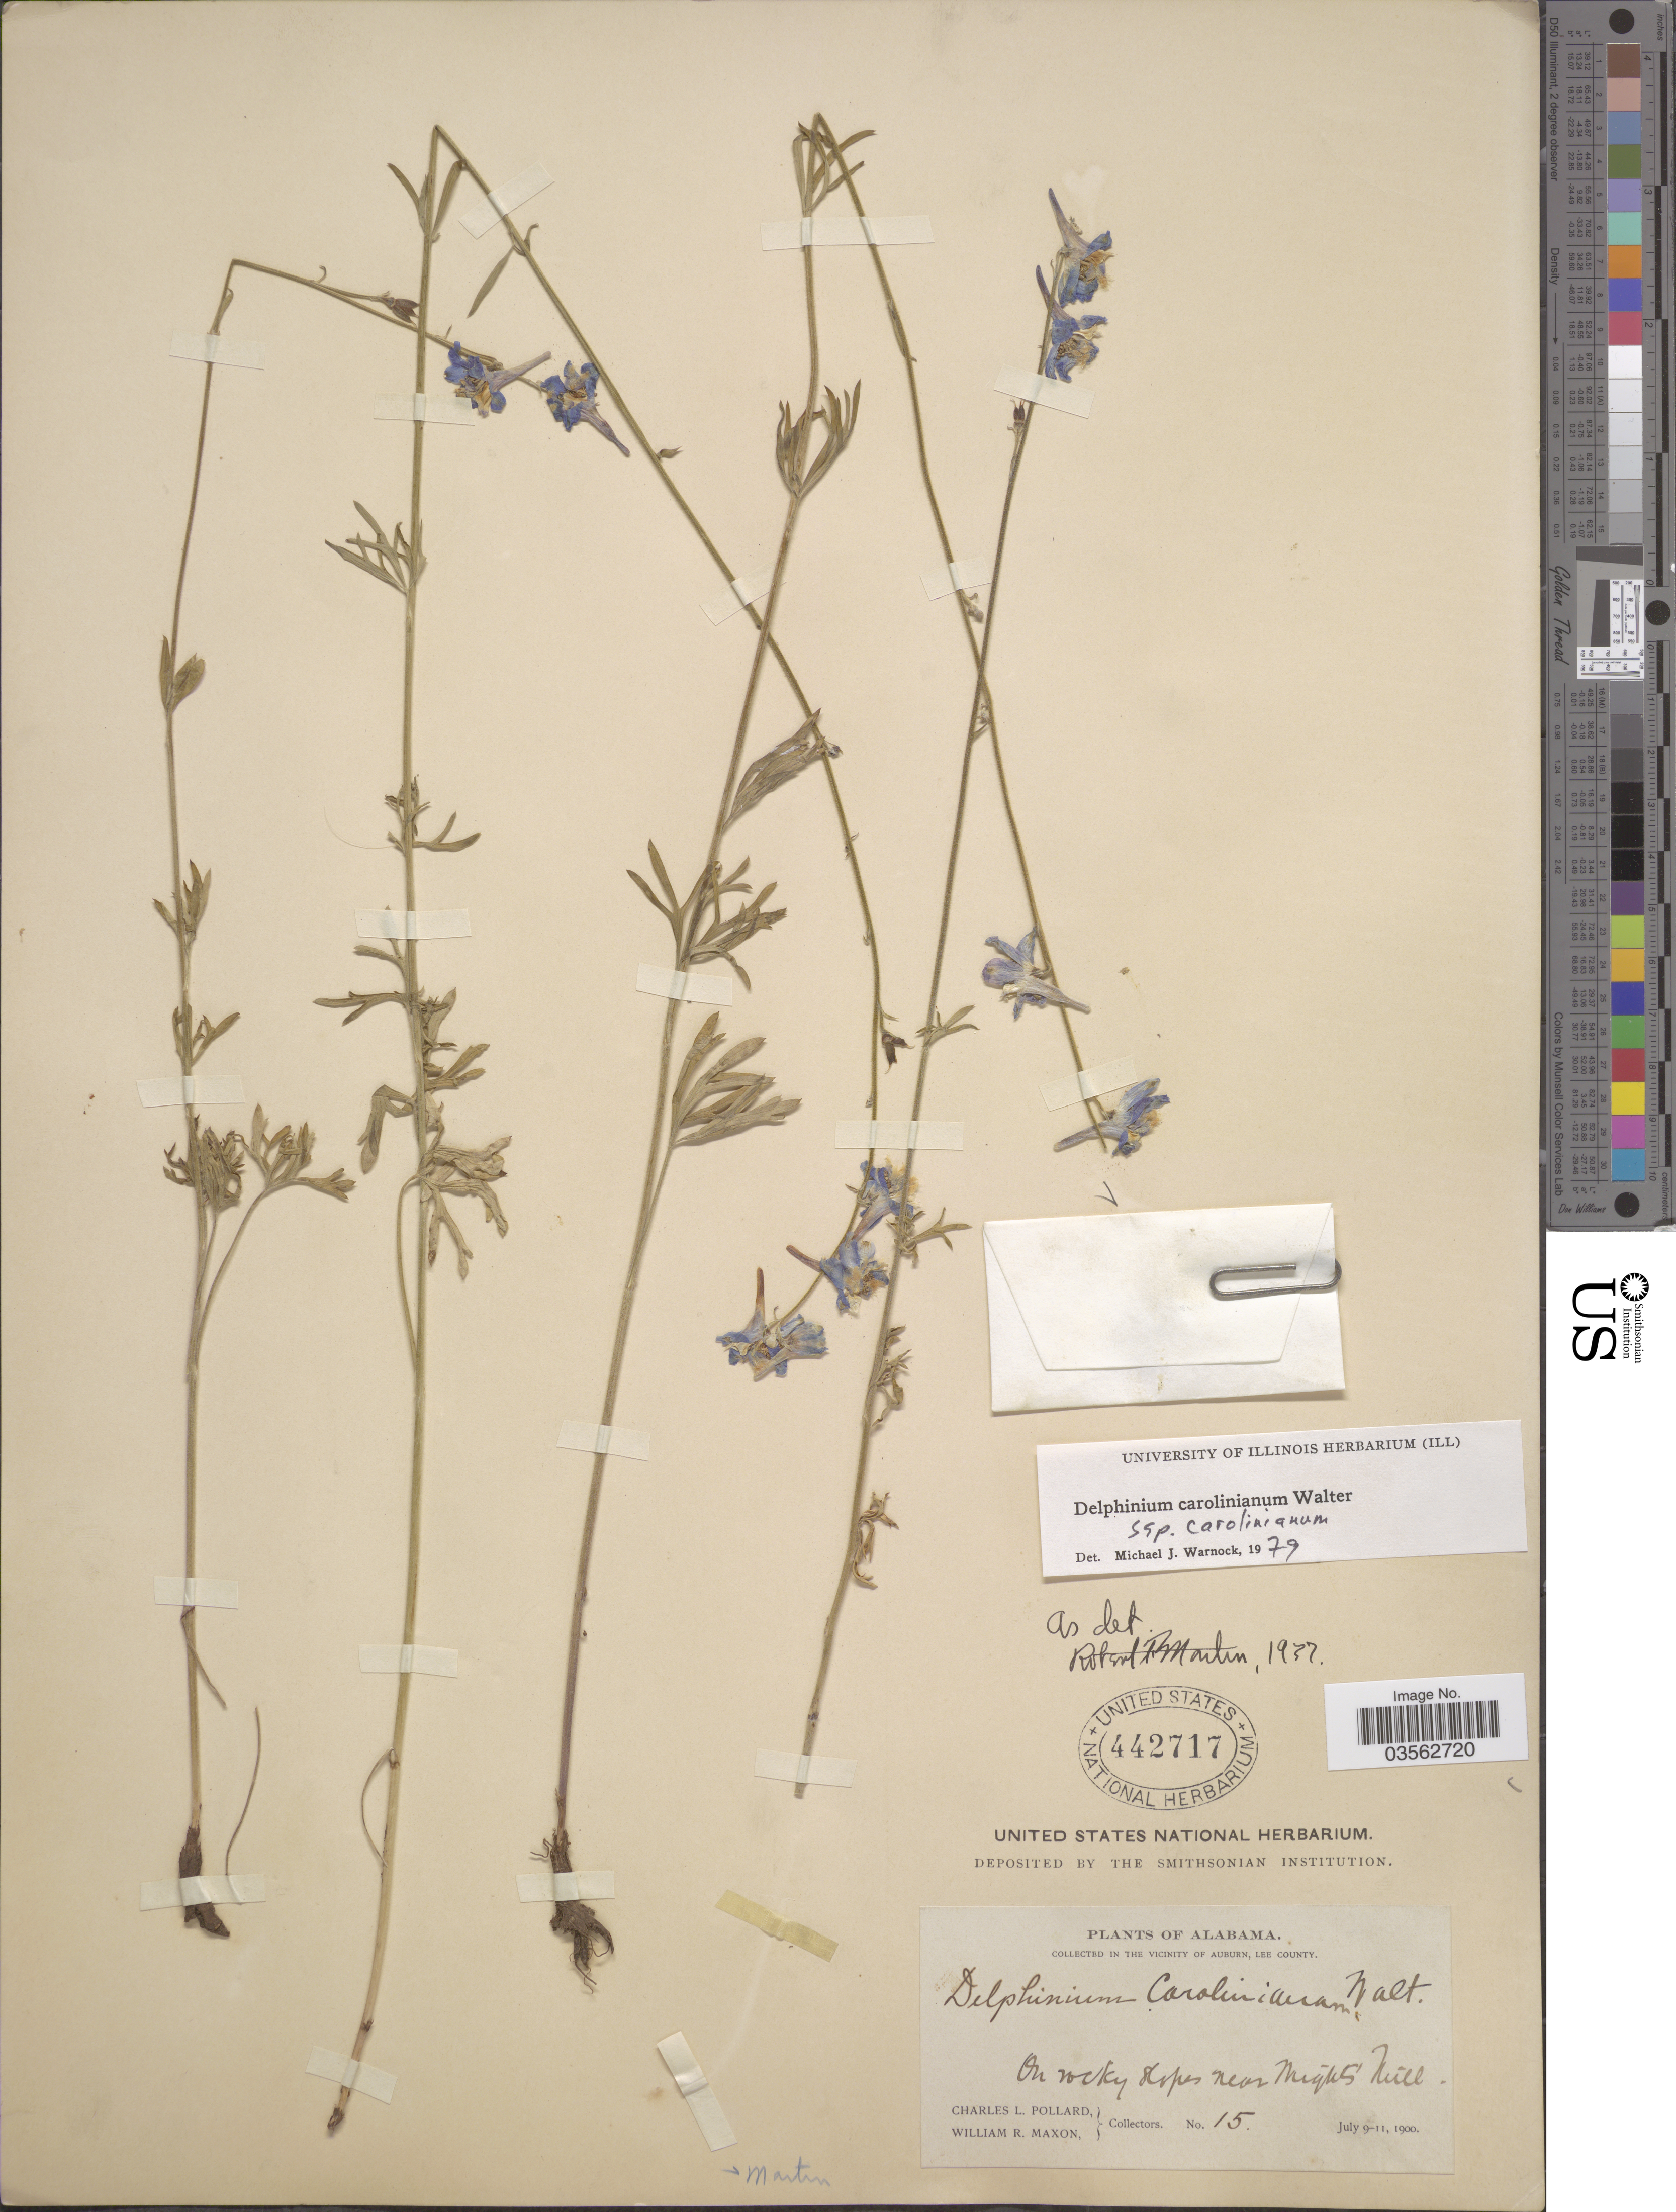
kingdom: Plantae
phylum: Tracheophyta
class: Magnoliopsida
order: Ranunculales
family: Ranunculaceae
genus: Delphinium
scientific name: Delphinium carolinianum subsp. carolinianum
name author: Walter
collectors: C. L. Pollard & W. R. Maxon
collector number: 15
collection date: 1900-07-09/1900-07-11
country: United States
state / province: Alabama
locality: The vicinity of Auburn, Lee County. On rocky slopes near Mights Hill.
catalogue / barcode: US 442717